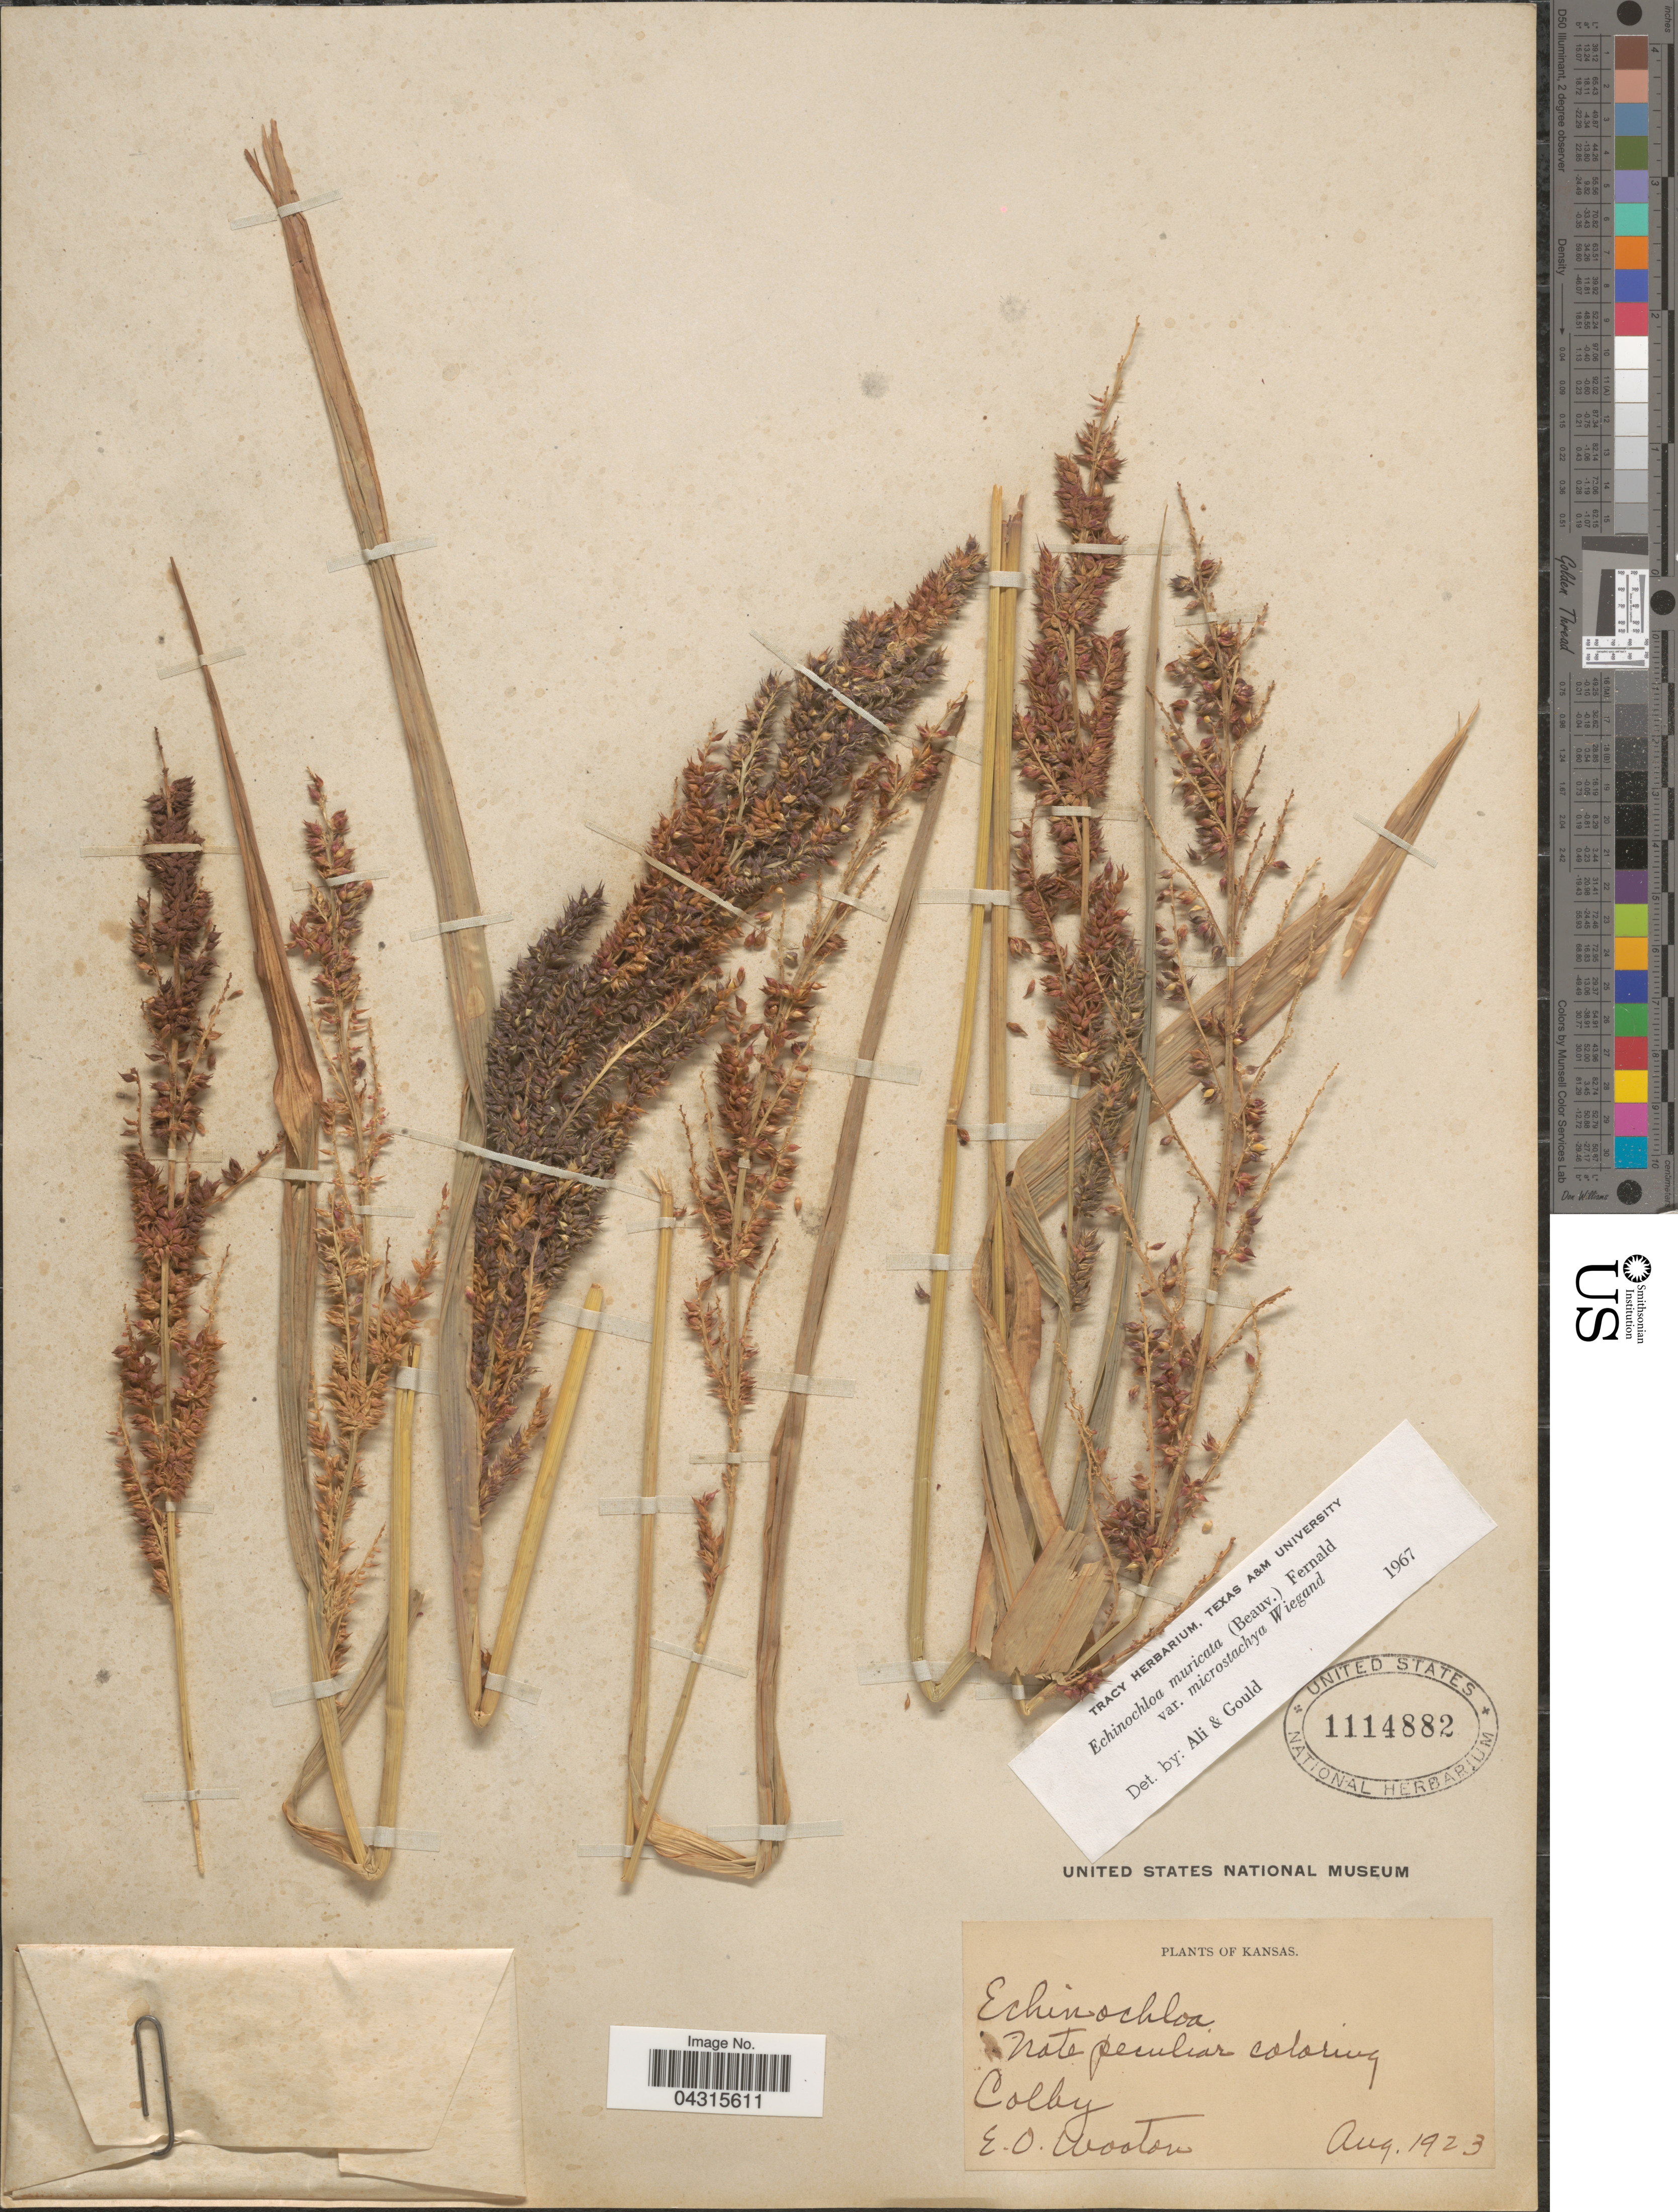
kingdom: Plantae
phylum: Tracheophyta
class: Liliopsida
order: Poales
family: Poaceae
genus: Echinochloa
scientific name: Echinochloa muricata var. microstachya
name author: Wiegand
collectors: E. O. Wooton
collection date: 1923-08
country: United States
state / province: Kansas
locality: Colby.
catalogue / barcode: US 1114882